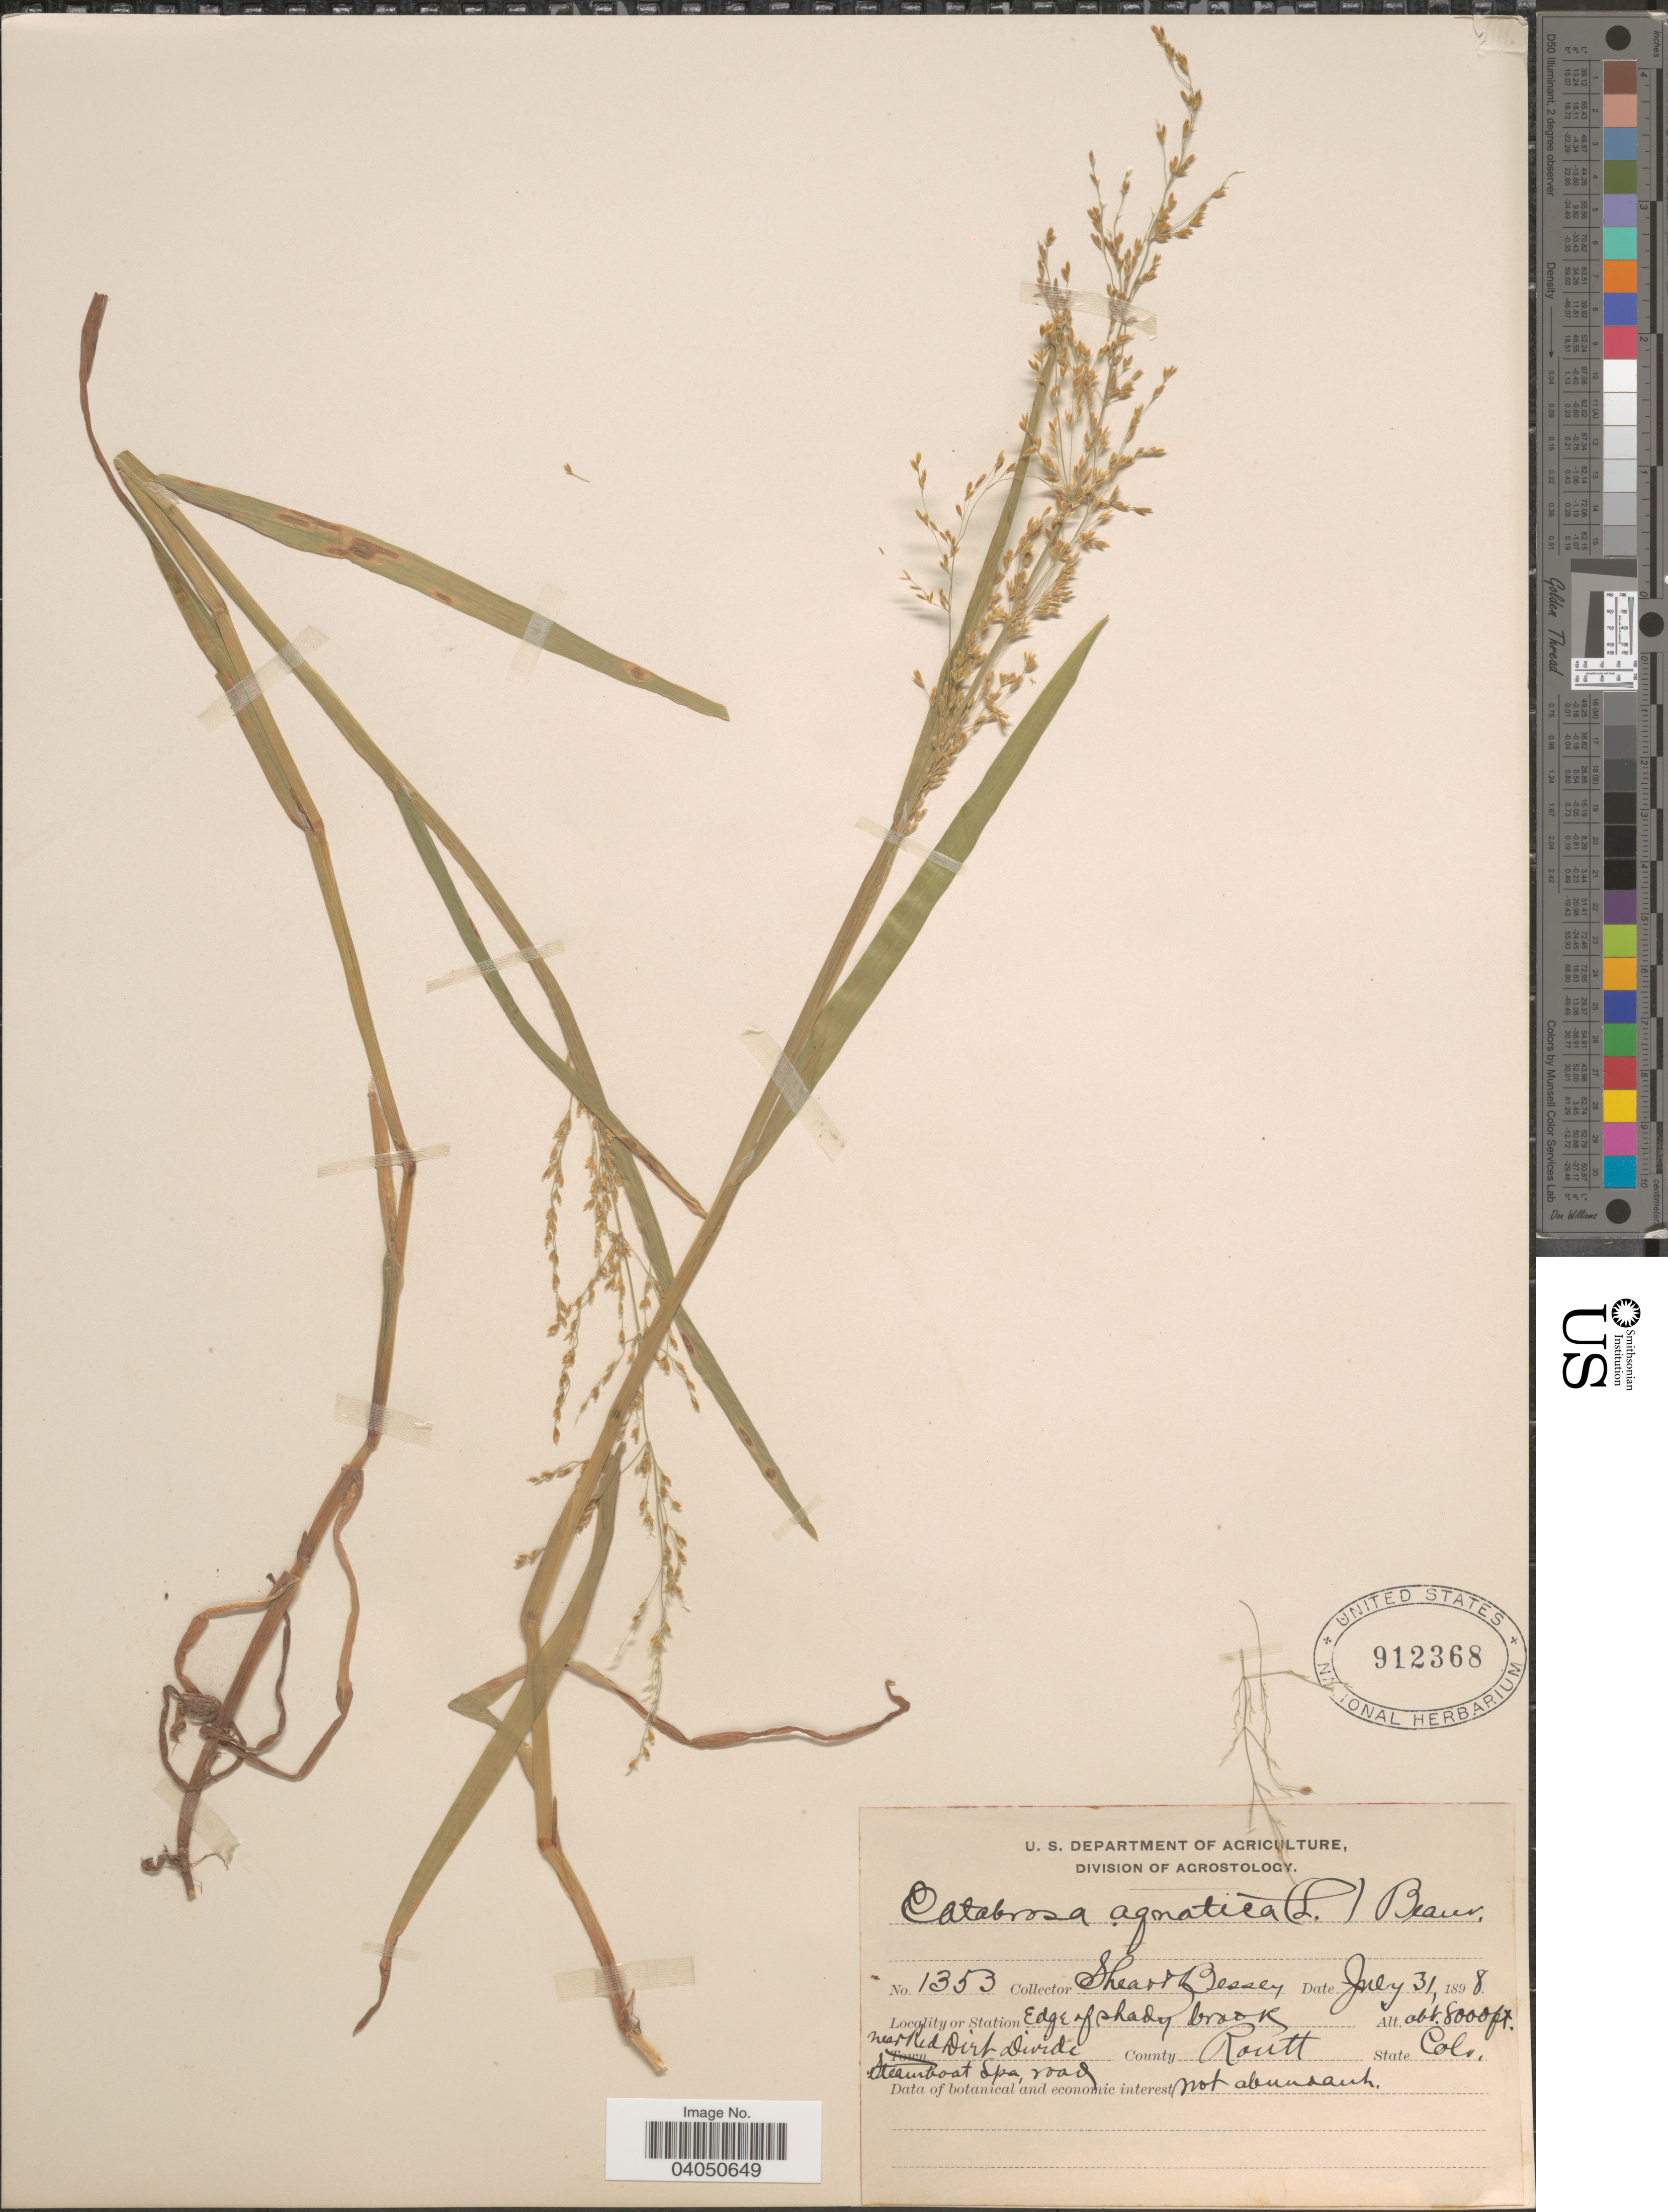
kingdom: Plantae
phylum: Tracheophyta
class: Liliopsida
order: Poales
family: Poaceae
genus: Catabrosa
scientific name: Catabrosa aquatica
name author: (L.) P. Beauv.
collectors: -- Shear & -. Bessey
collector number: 1353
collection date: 1898-07-31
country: United States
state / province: Colorado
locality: Edge of shady brook near Red Dirt Divide. County Routt.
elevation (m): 2438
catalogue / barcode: US 912368